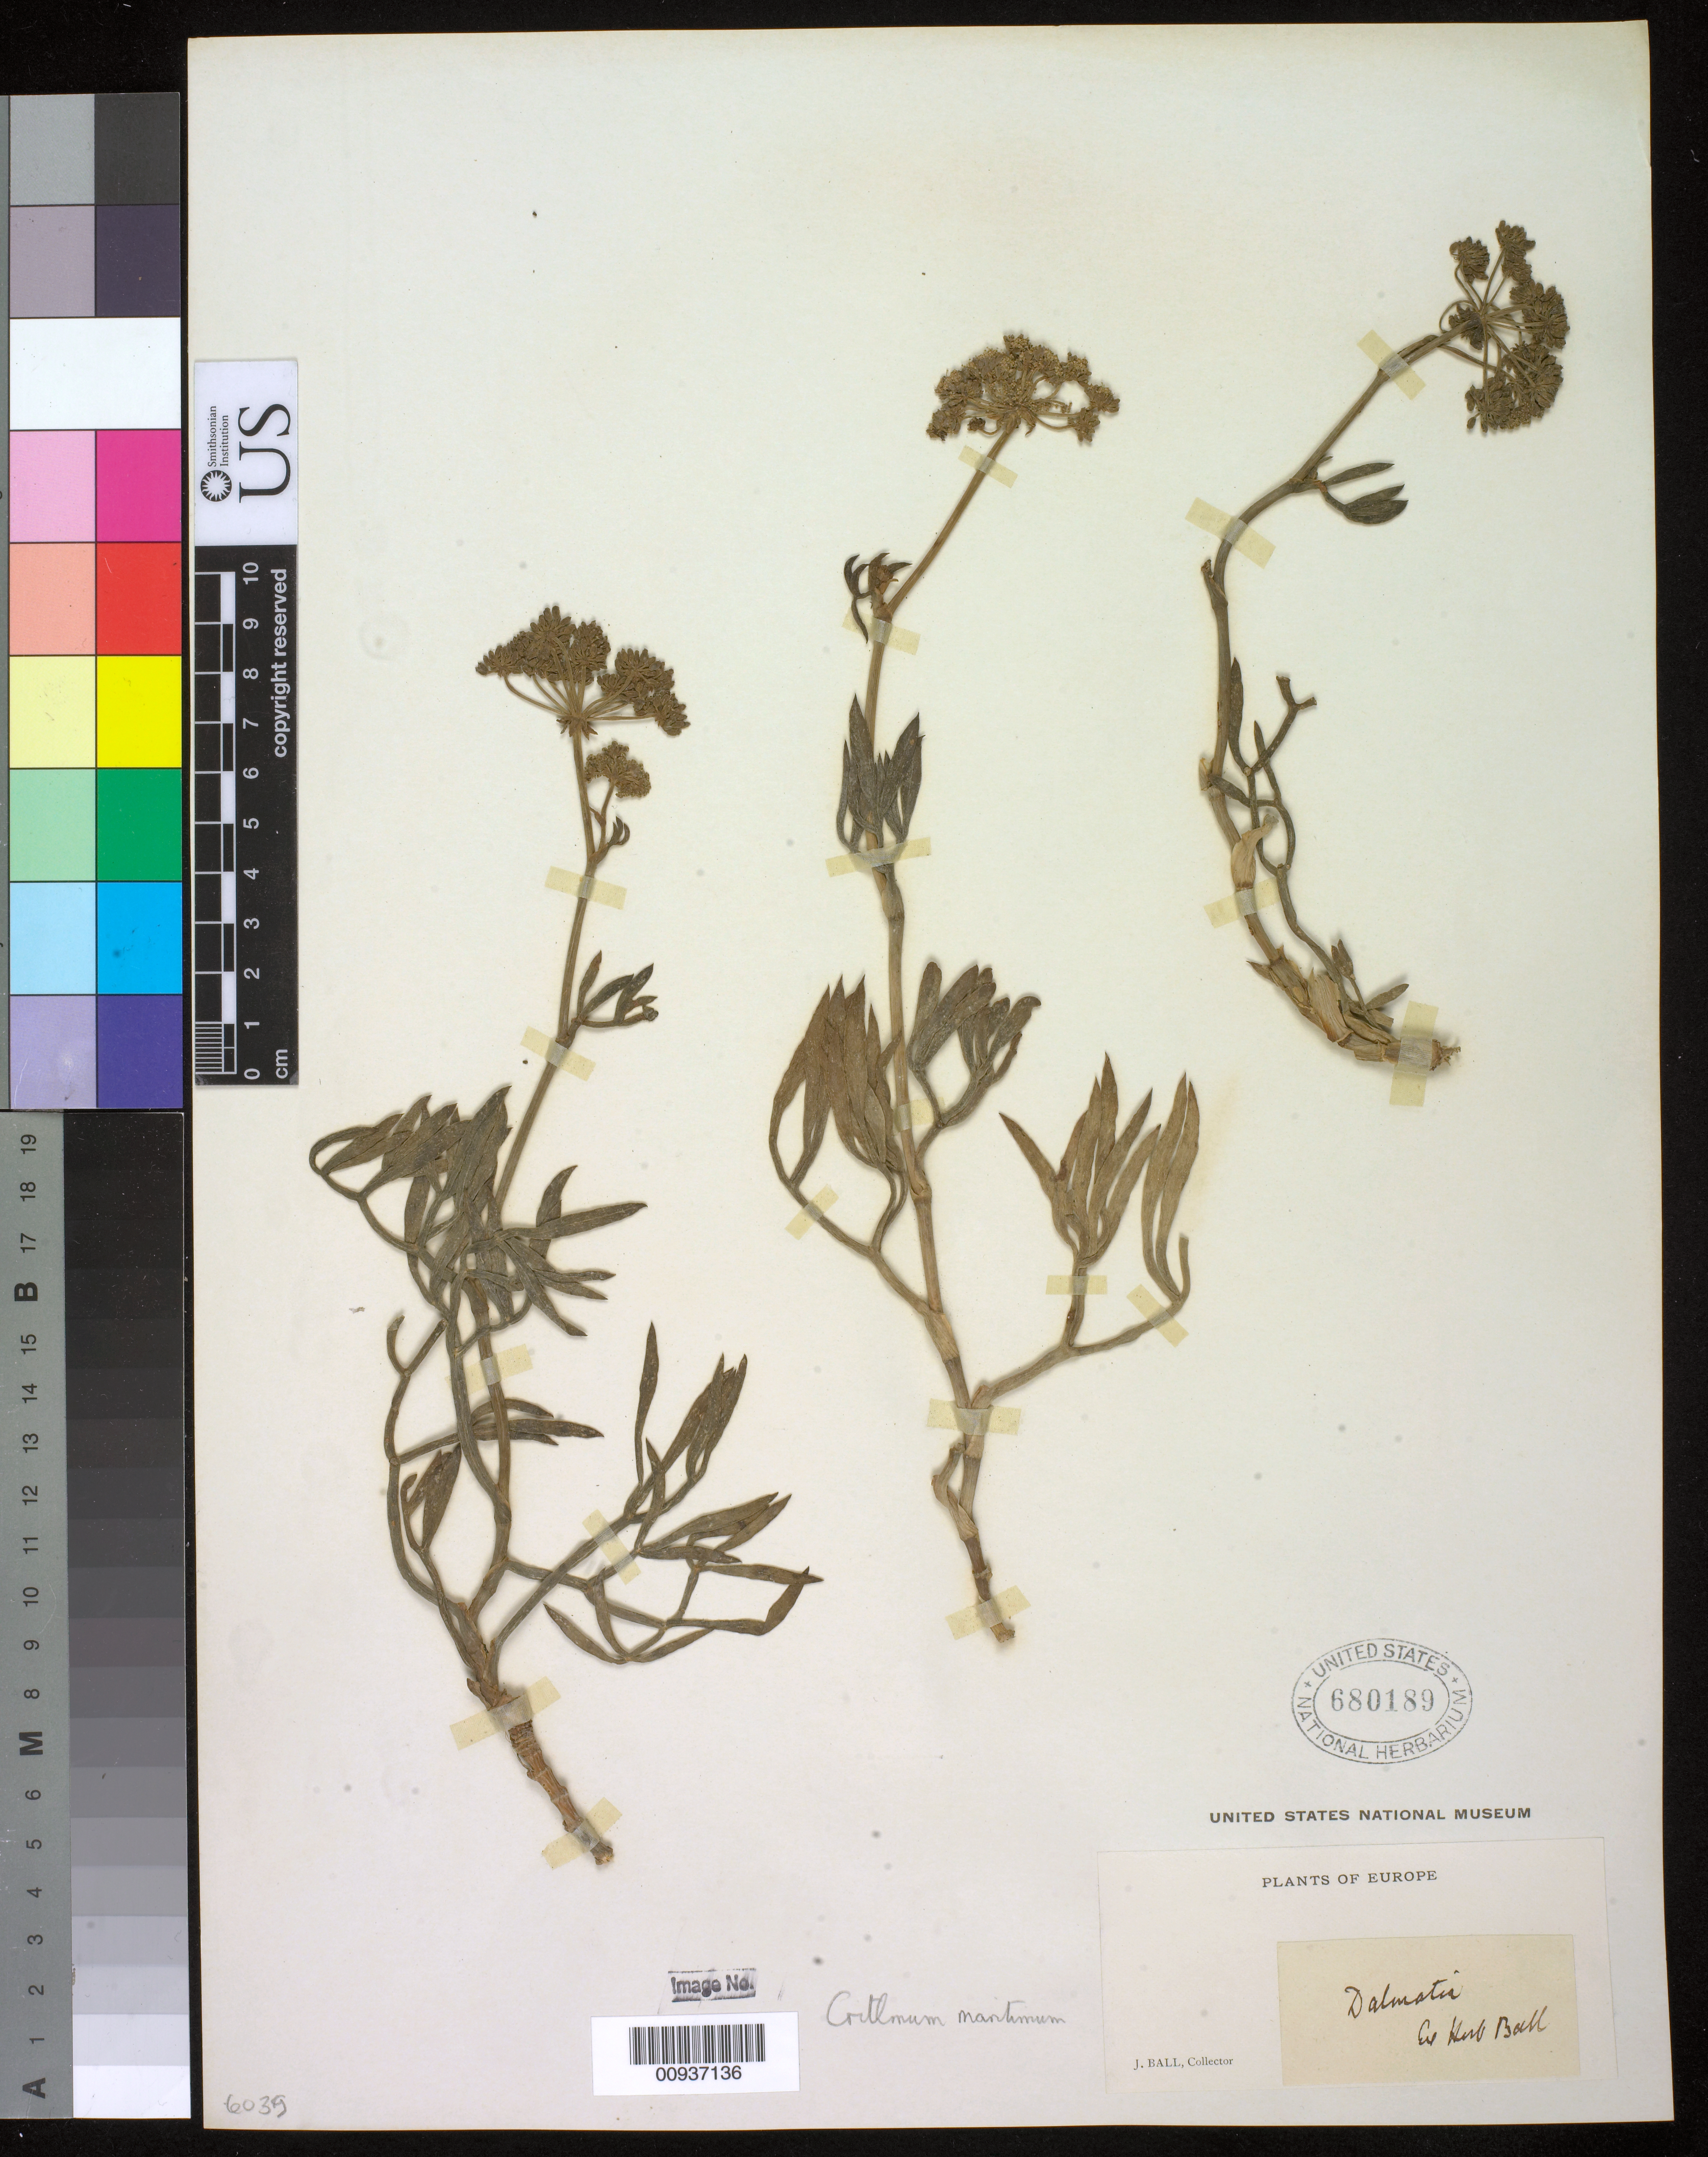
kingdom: Plantae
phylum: Tracheophyta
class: Magnoliopsida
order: Apiales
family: Apiaceae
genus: Crithmum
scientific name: Crithmum maritimum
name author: L.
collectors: J. Ball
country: Croatia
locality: Dalmatia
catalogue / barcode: US 680189